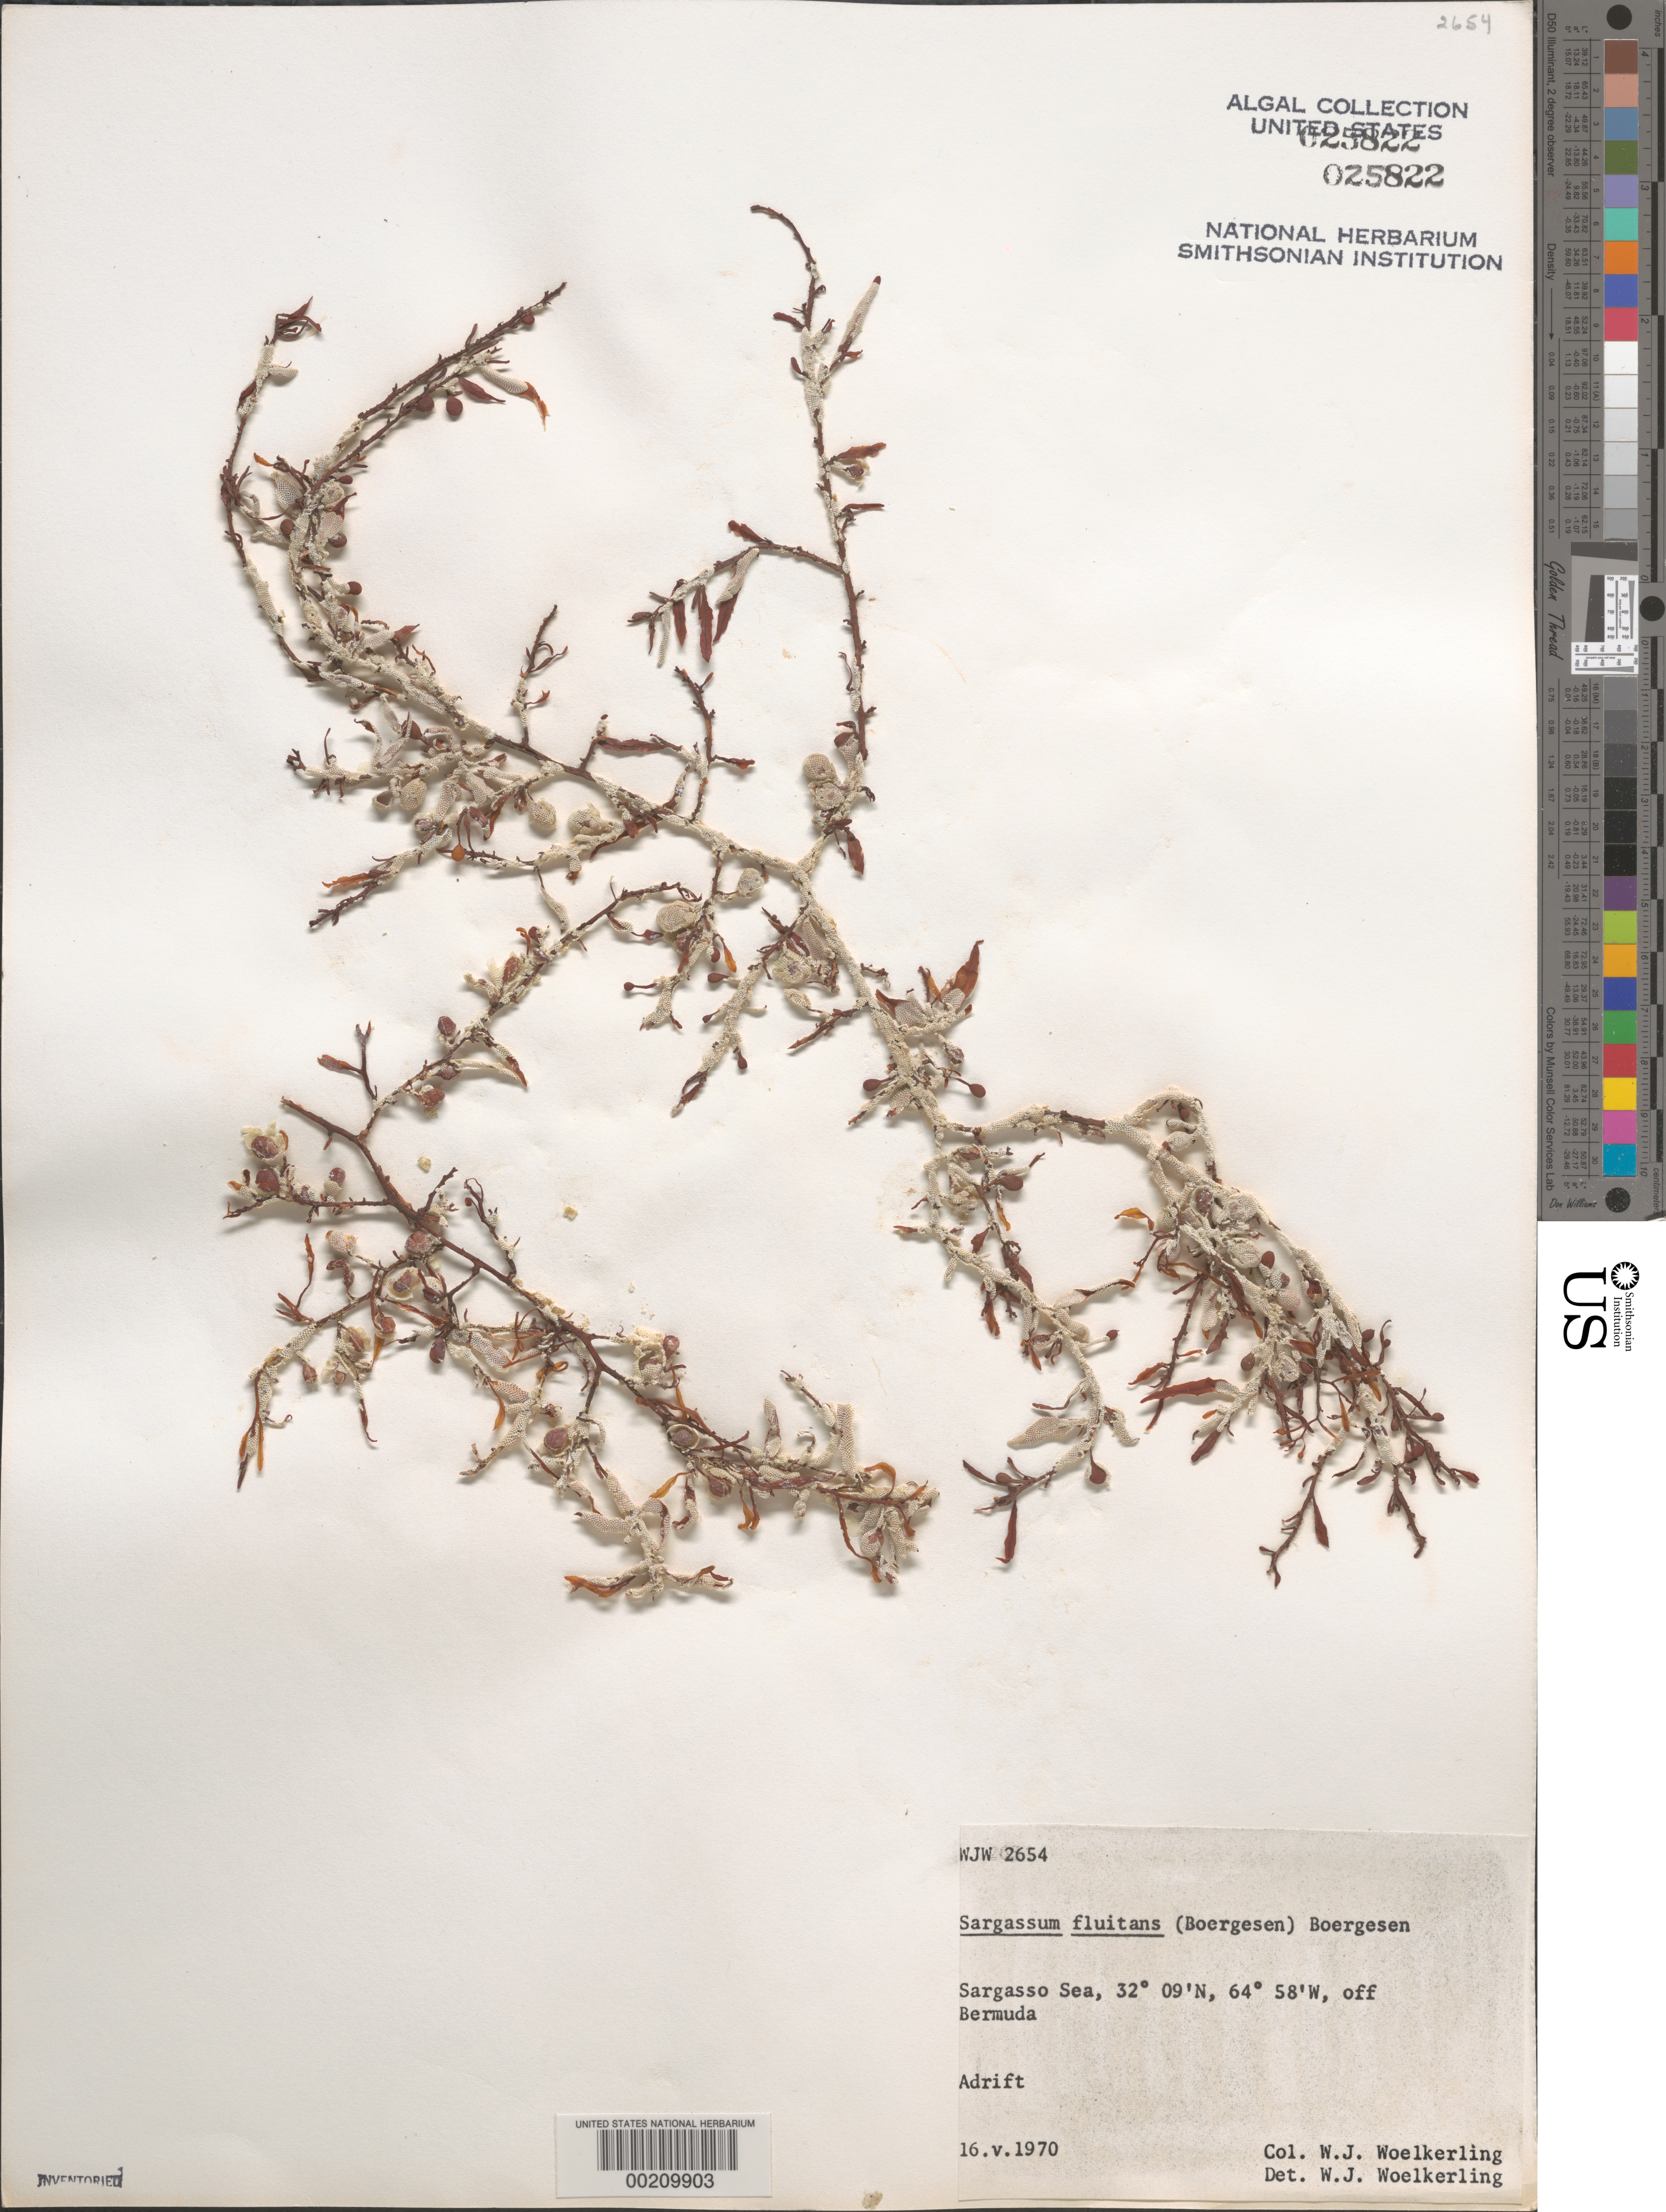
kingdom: Chromista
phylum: Ochrophyta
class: Phaeophyceae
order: Fucales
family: Sargassaceae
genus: Sargassum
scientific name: Sargassum fluitans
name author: (Børgesen) Børgesen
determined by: Woelkerling, W. J.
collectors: W. Woelkerling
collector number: WJW 2654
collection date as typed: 16 May 1970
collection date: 1970-05-16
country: Bermuda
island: Bermuda Island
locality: Sargasso Sea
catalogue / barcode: US 25822